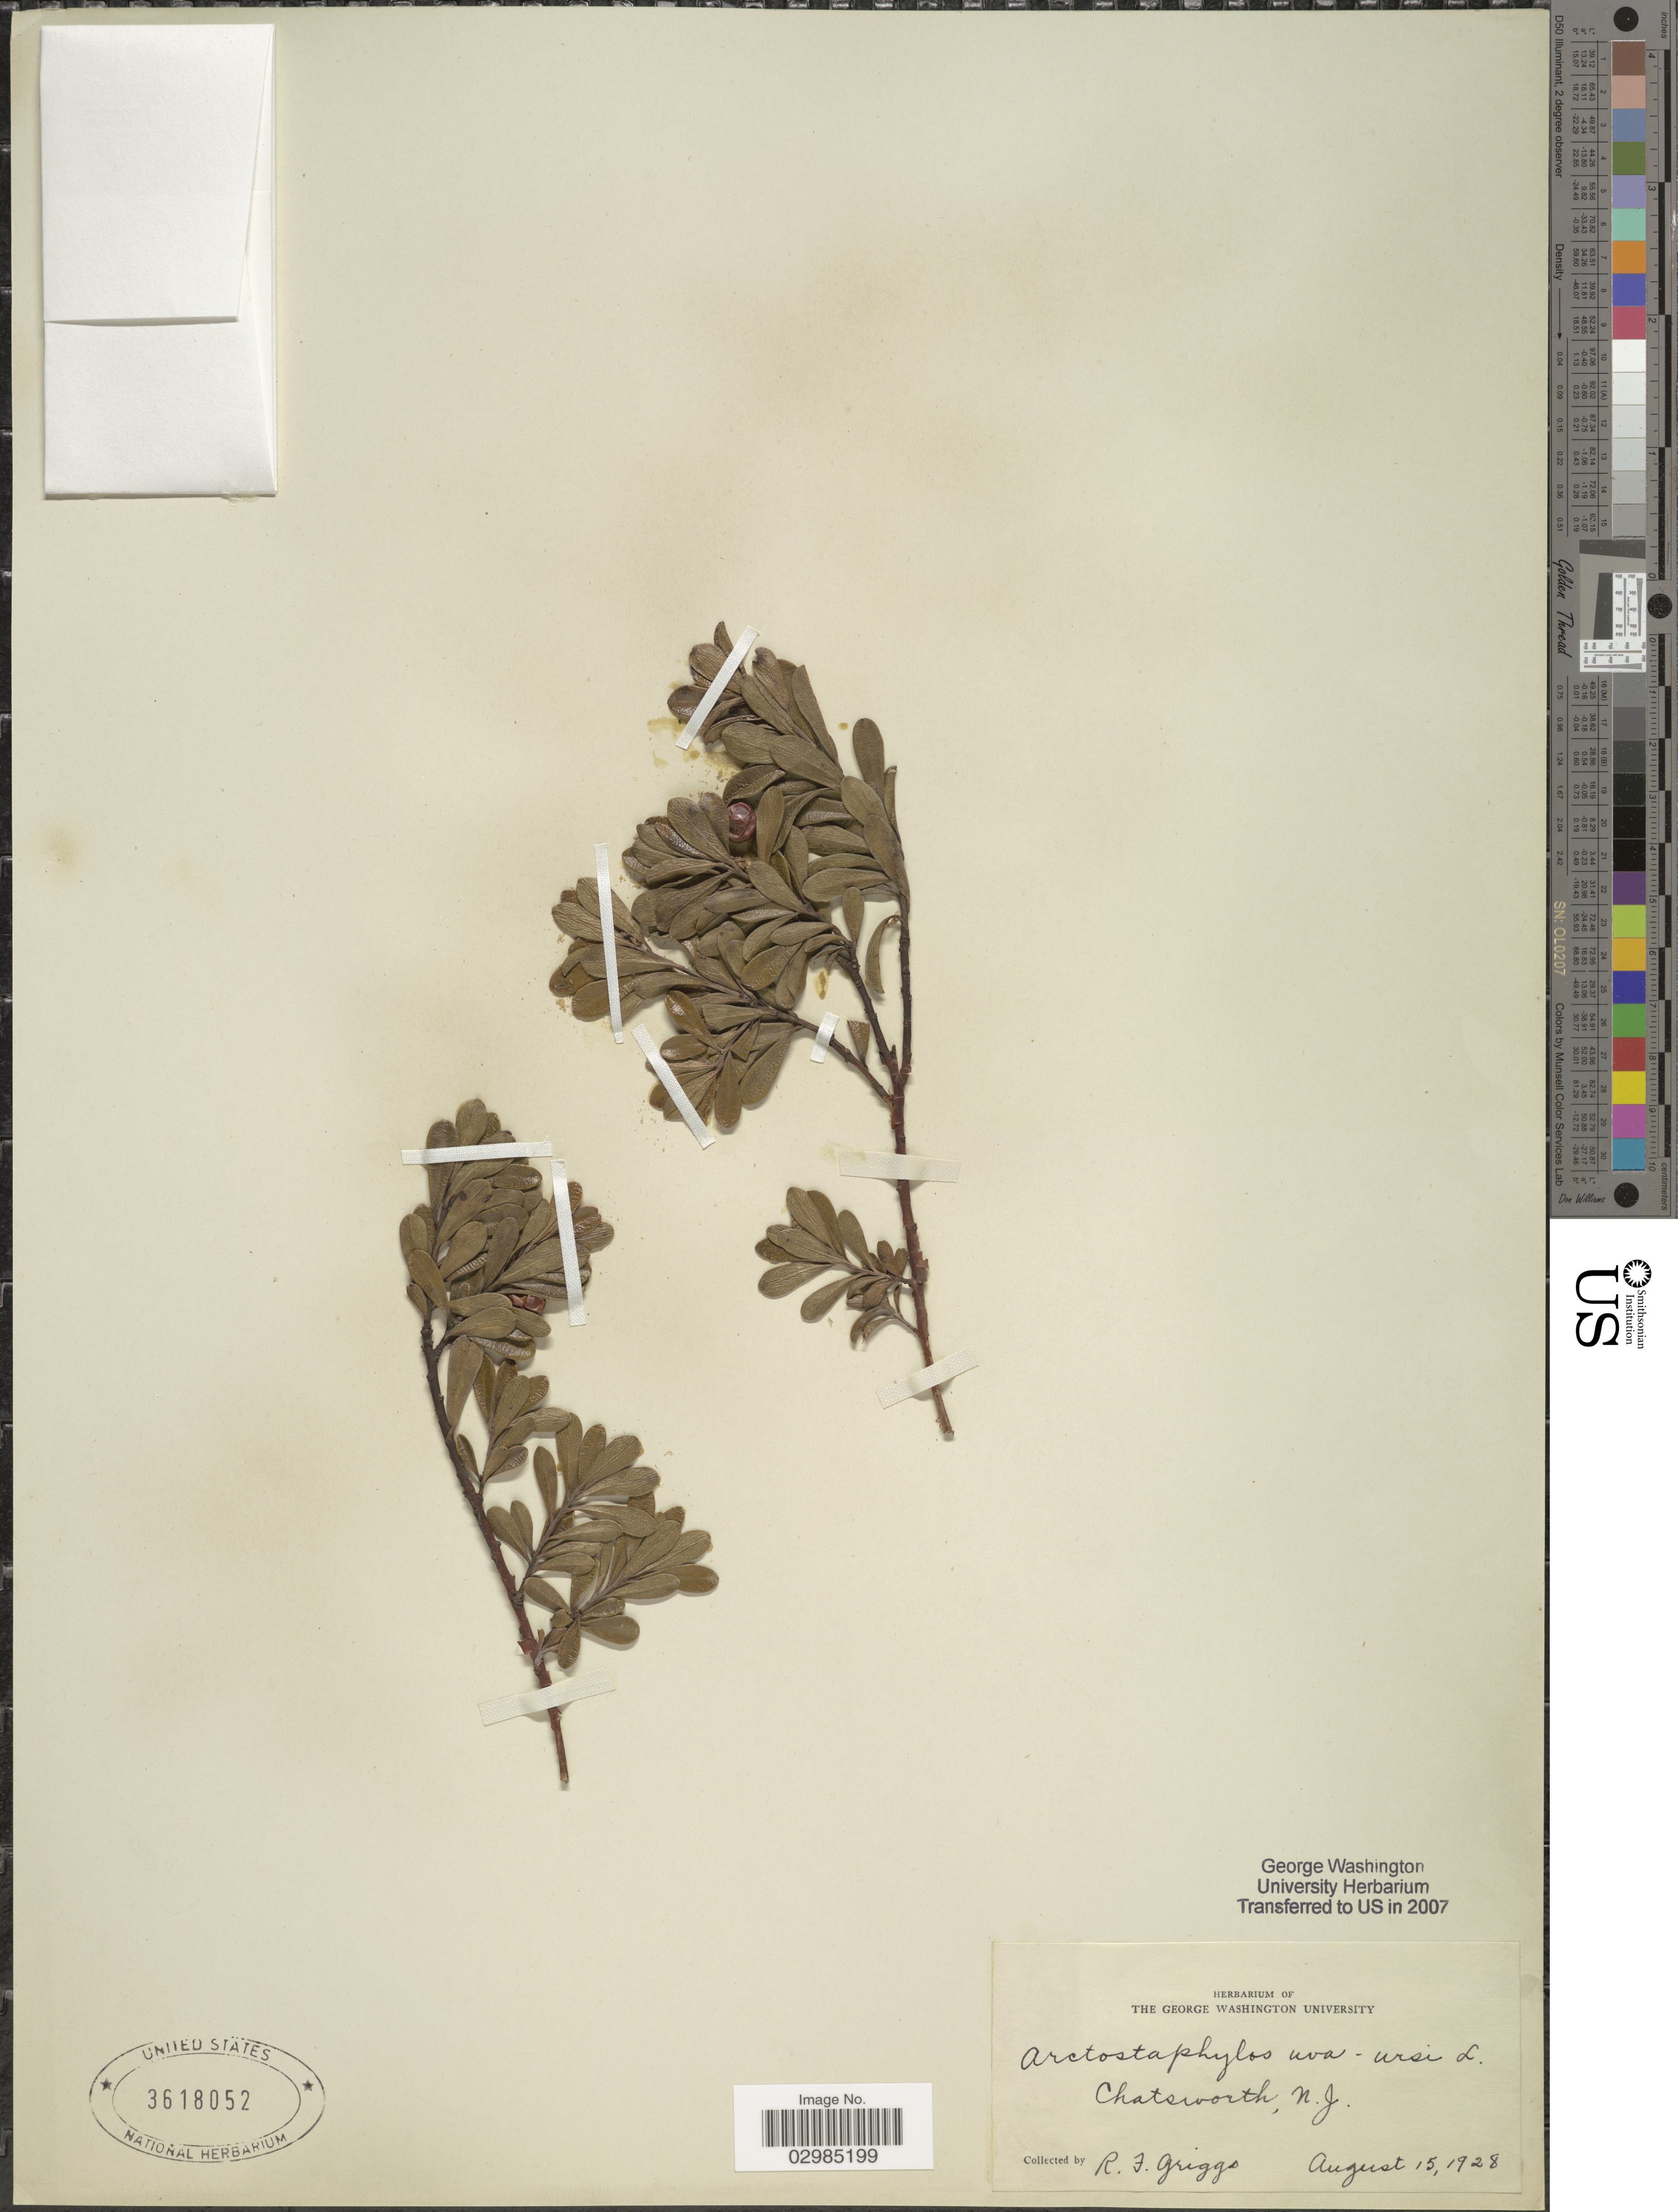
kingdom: Plantae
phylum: Tracheophyta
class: Magnoliopsida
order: Ericales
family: Ericaceae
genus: Arctostaphylos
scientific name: Arctostaphylos uva-ursi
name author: (L.) Spreng.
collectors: R. F. Griggs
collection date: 1928-08-15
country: United States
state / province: New Jersey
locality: Chatsworth.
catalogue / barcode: US 3618052